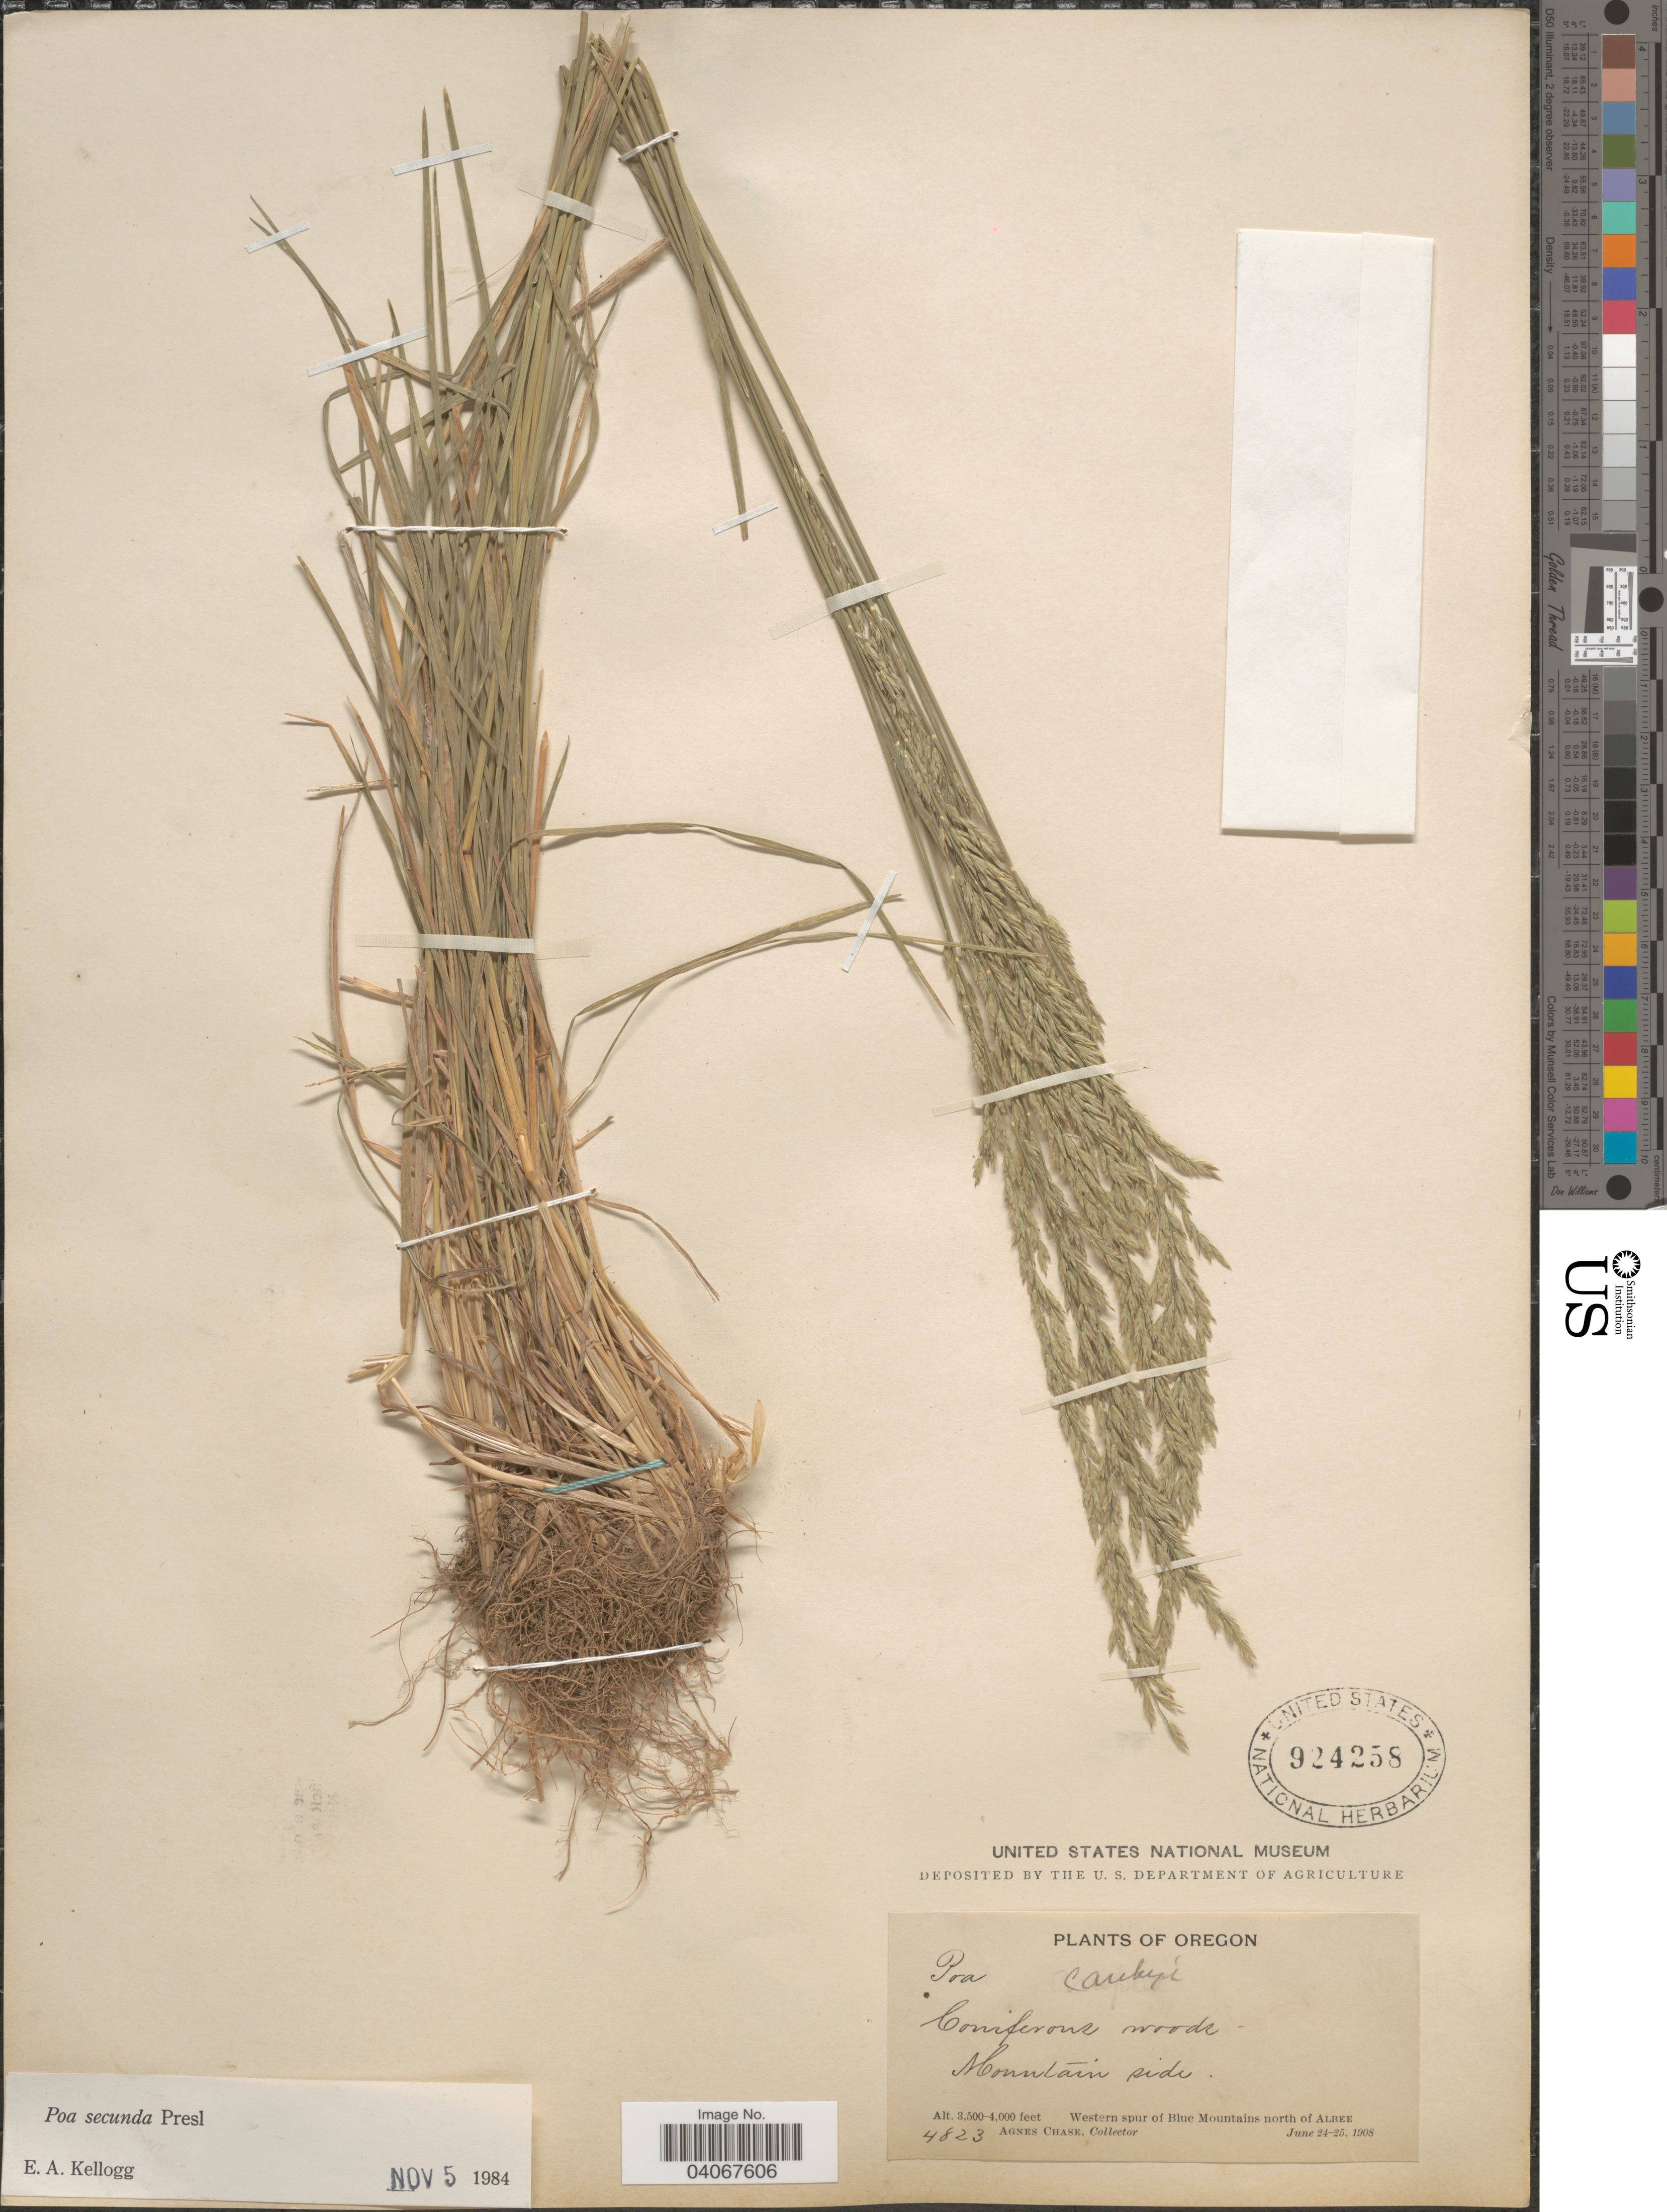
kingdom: Plantae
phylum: Tracheophyta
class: Liliopsida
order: Poales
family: Poaceae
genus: Poa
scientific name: Poa secunda subsp. secunda var. secunda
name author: J. Presl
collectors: A. Chase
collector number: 4823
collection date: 1908-06-24/1908-06-25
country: United States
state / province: Oregon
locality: Mountain side. Western spur of Blue Mountains north of Albee.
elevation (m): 1067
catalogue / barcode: US 924258